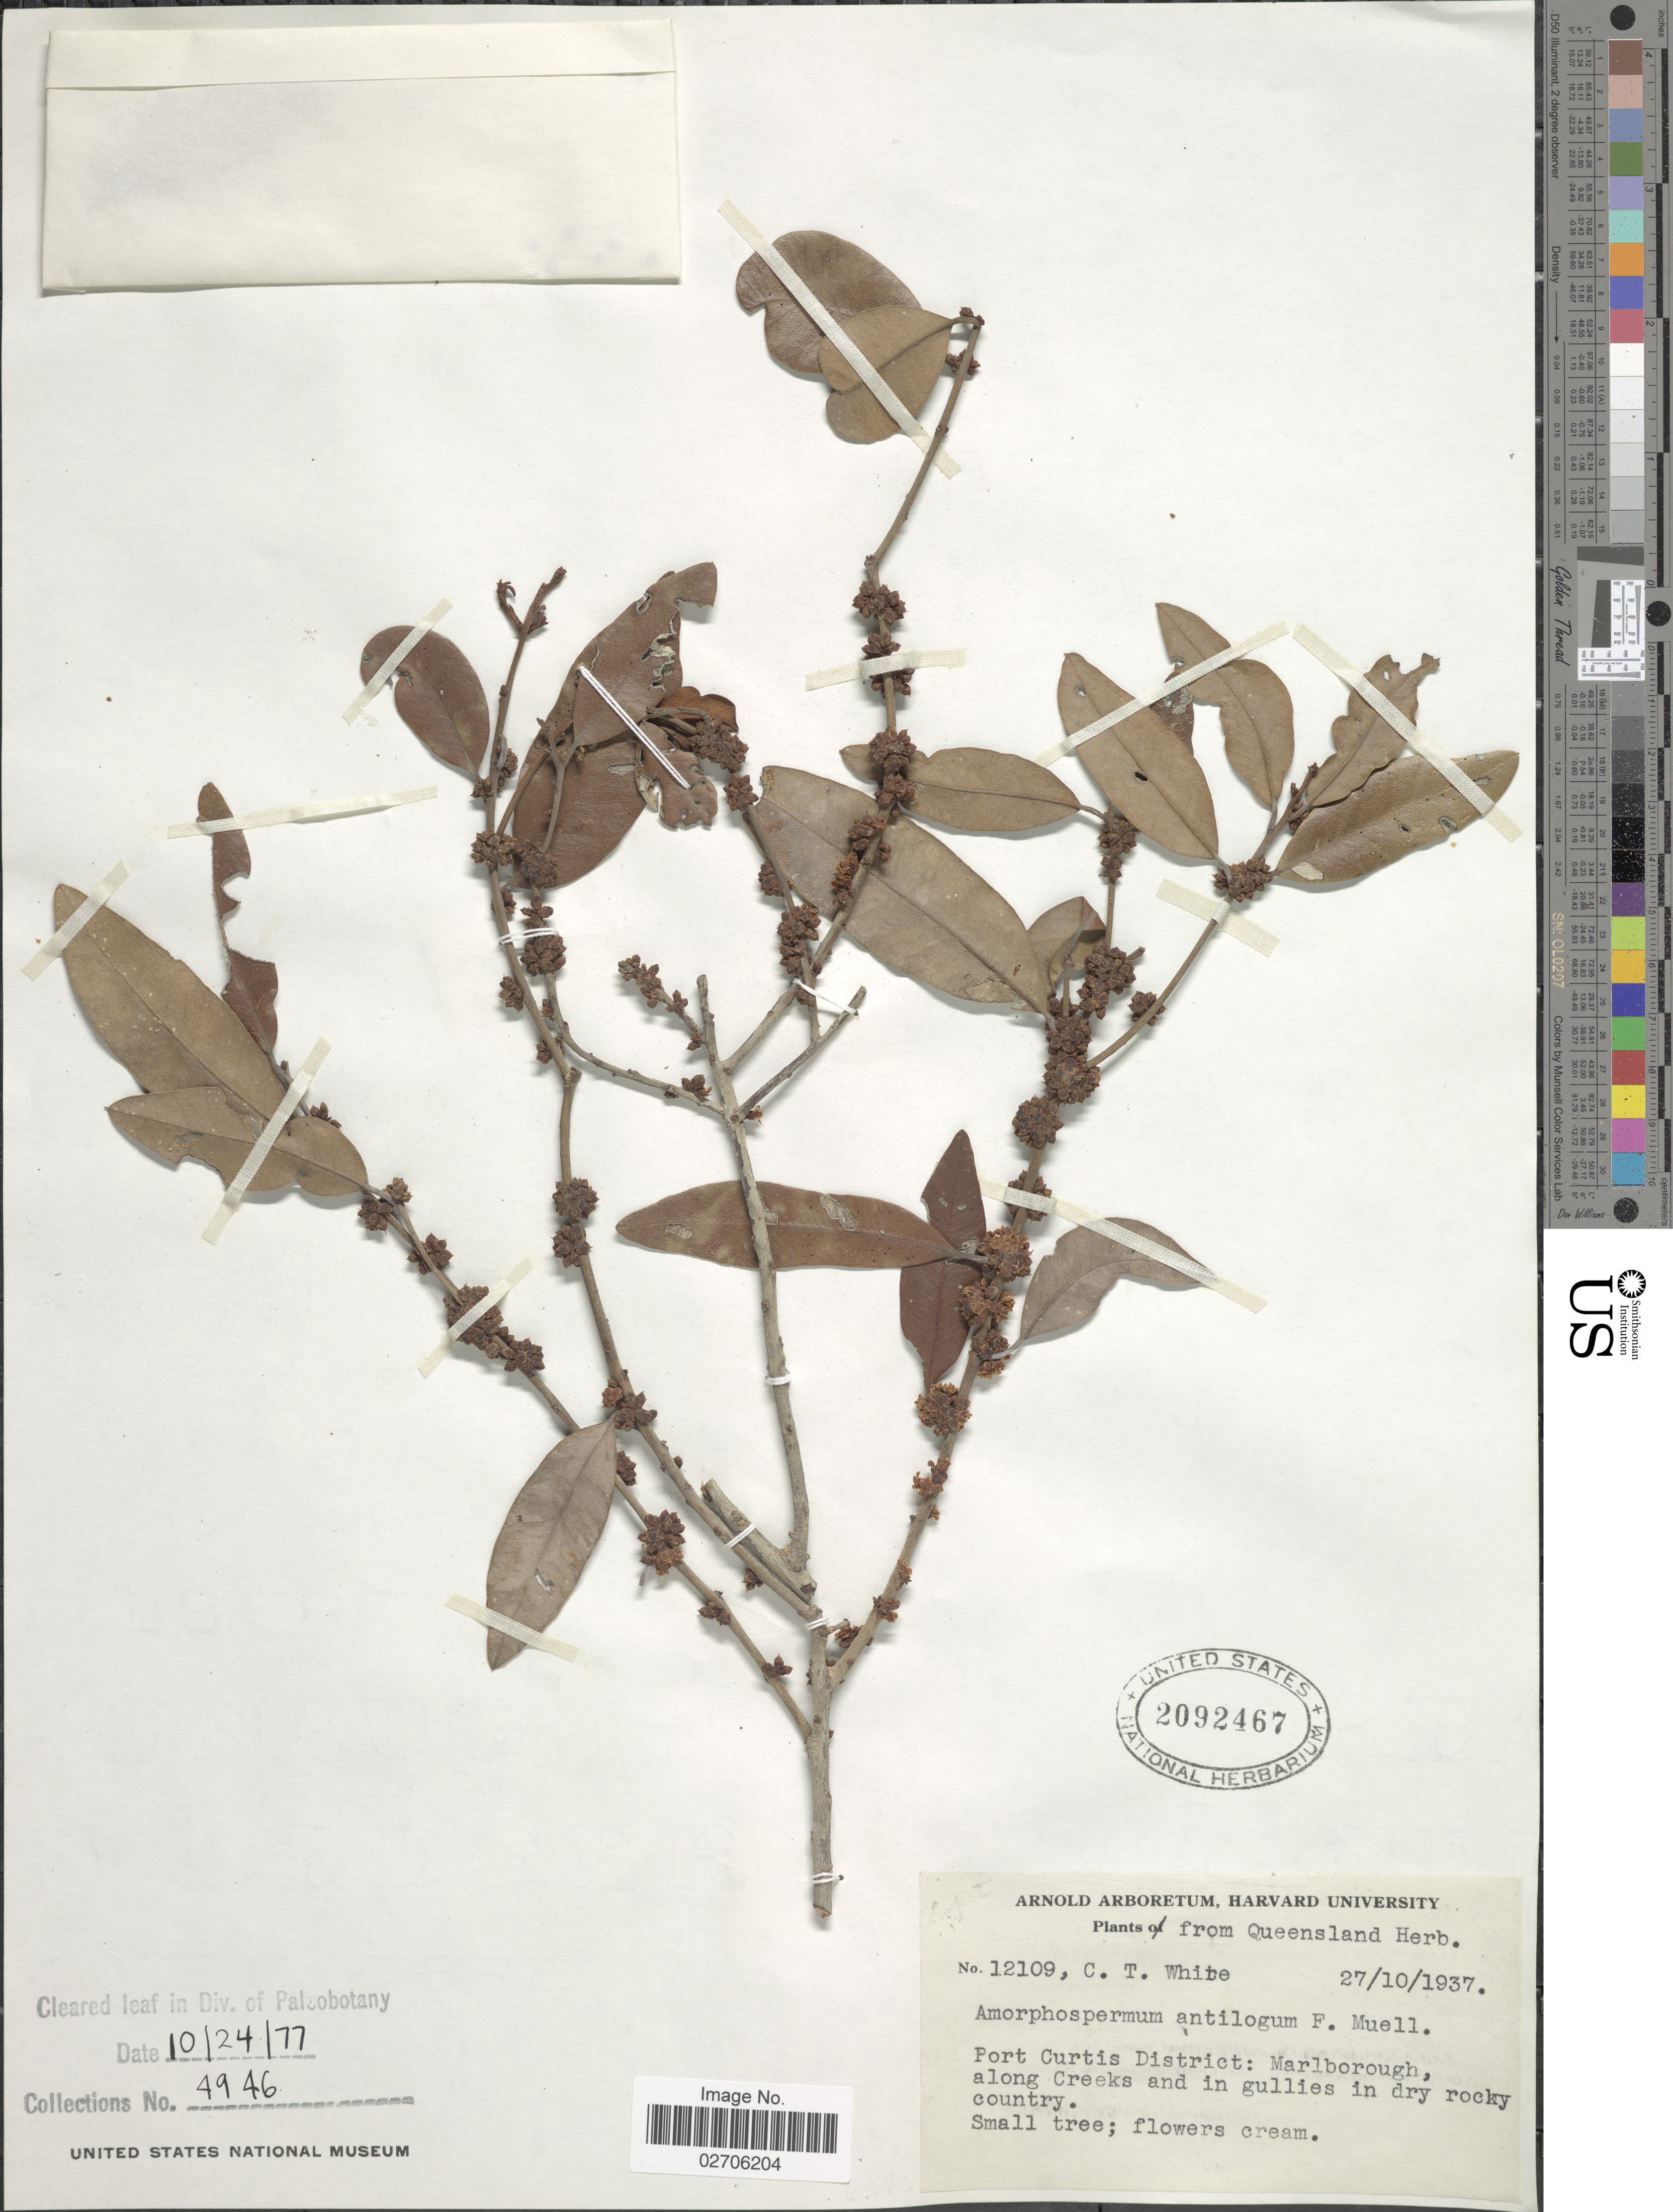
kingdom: Plantae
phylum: Tracheophyta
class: Magnoliopsida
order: Ericales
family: Sapotaceae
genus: Amorphospermum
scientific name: Amorphospermum antilogum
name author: F. Muell.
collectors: C. T. White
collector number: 12109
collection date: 1937-10-27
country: Australia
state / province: Queensland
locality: From Queensland Herb. Port Curtis District: Marlborough, along Creeks and in gullies in dry rocky county.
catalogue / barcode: US 2092467